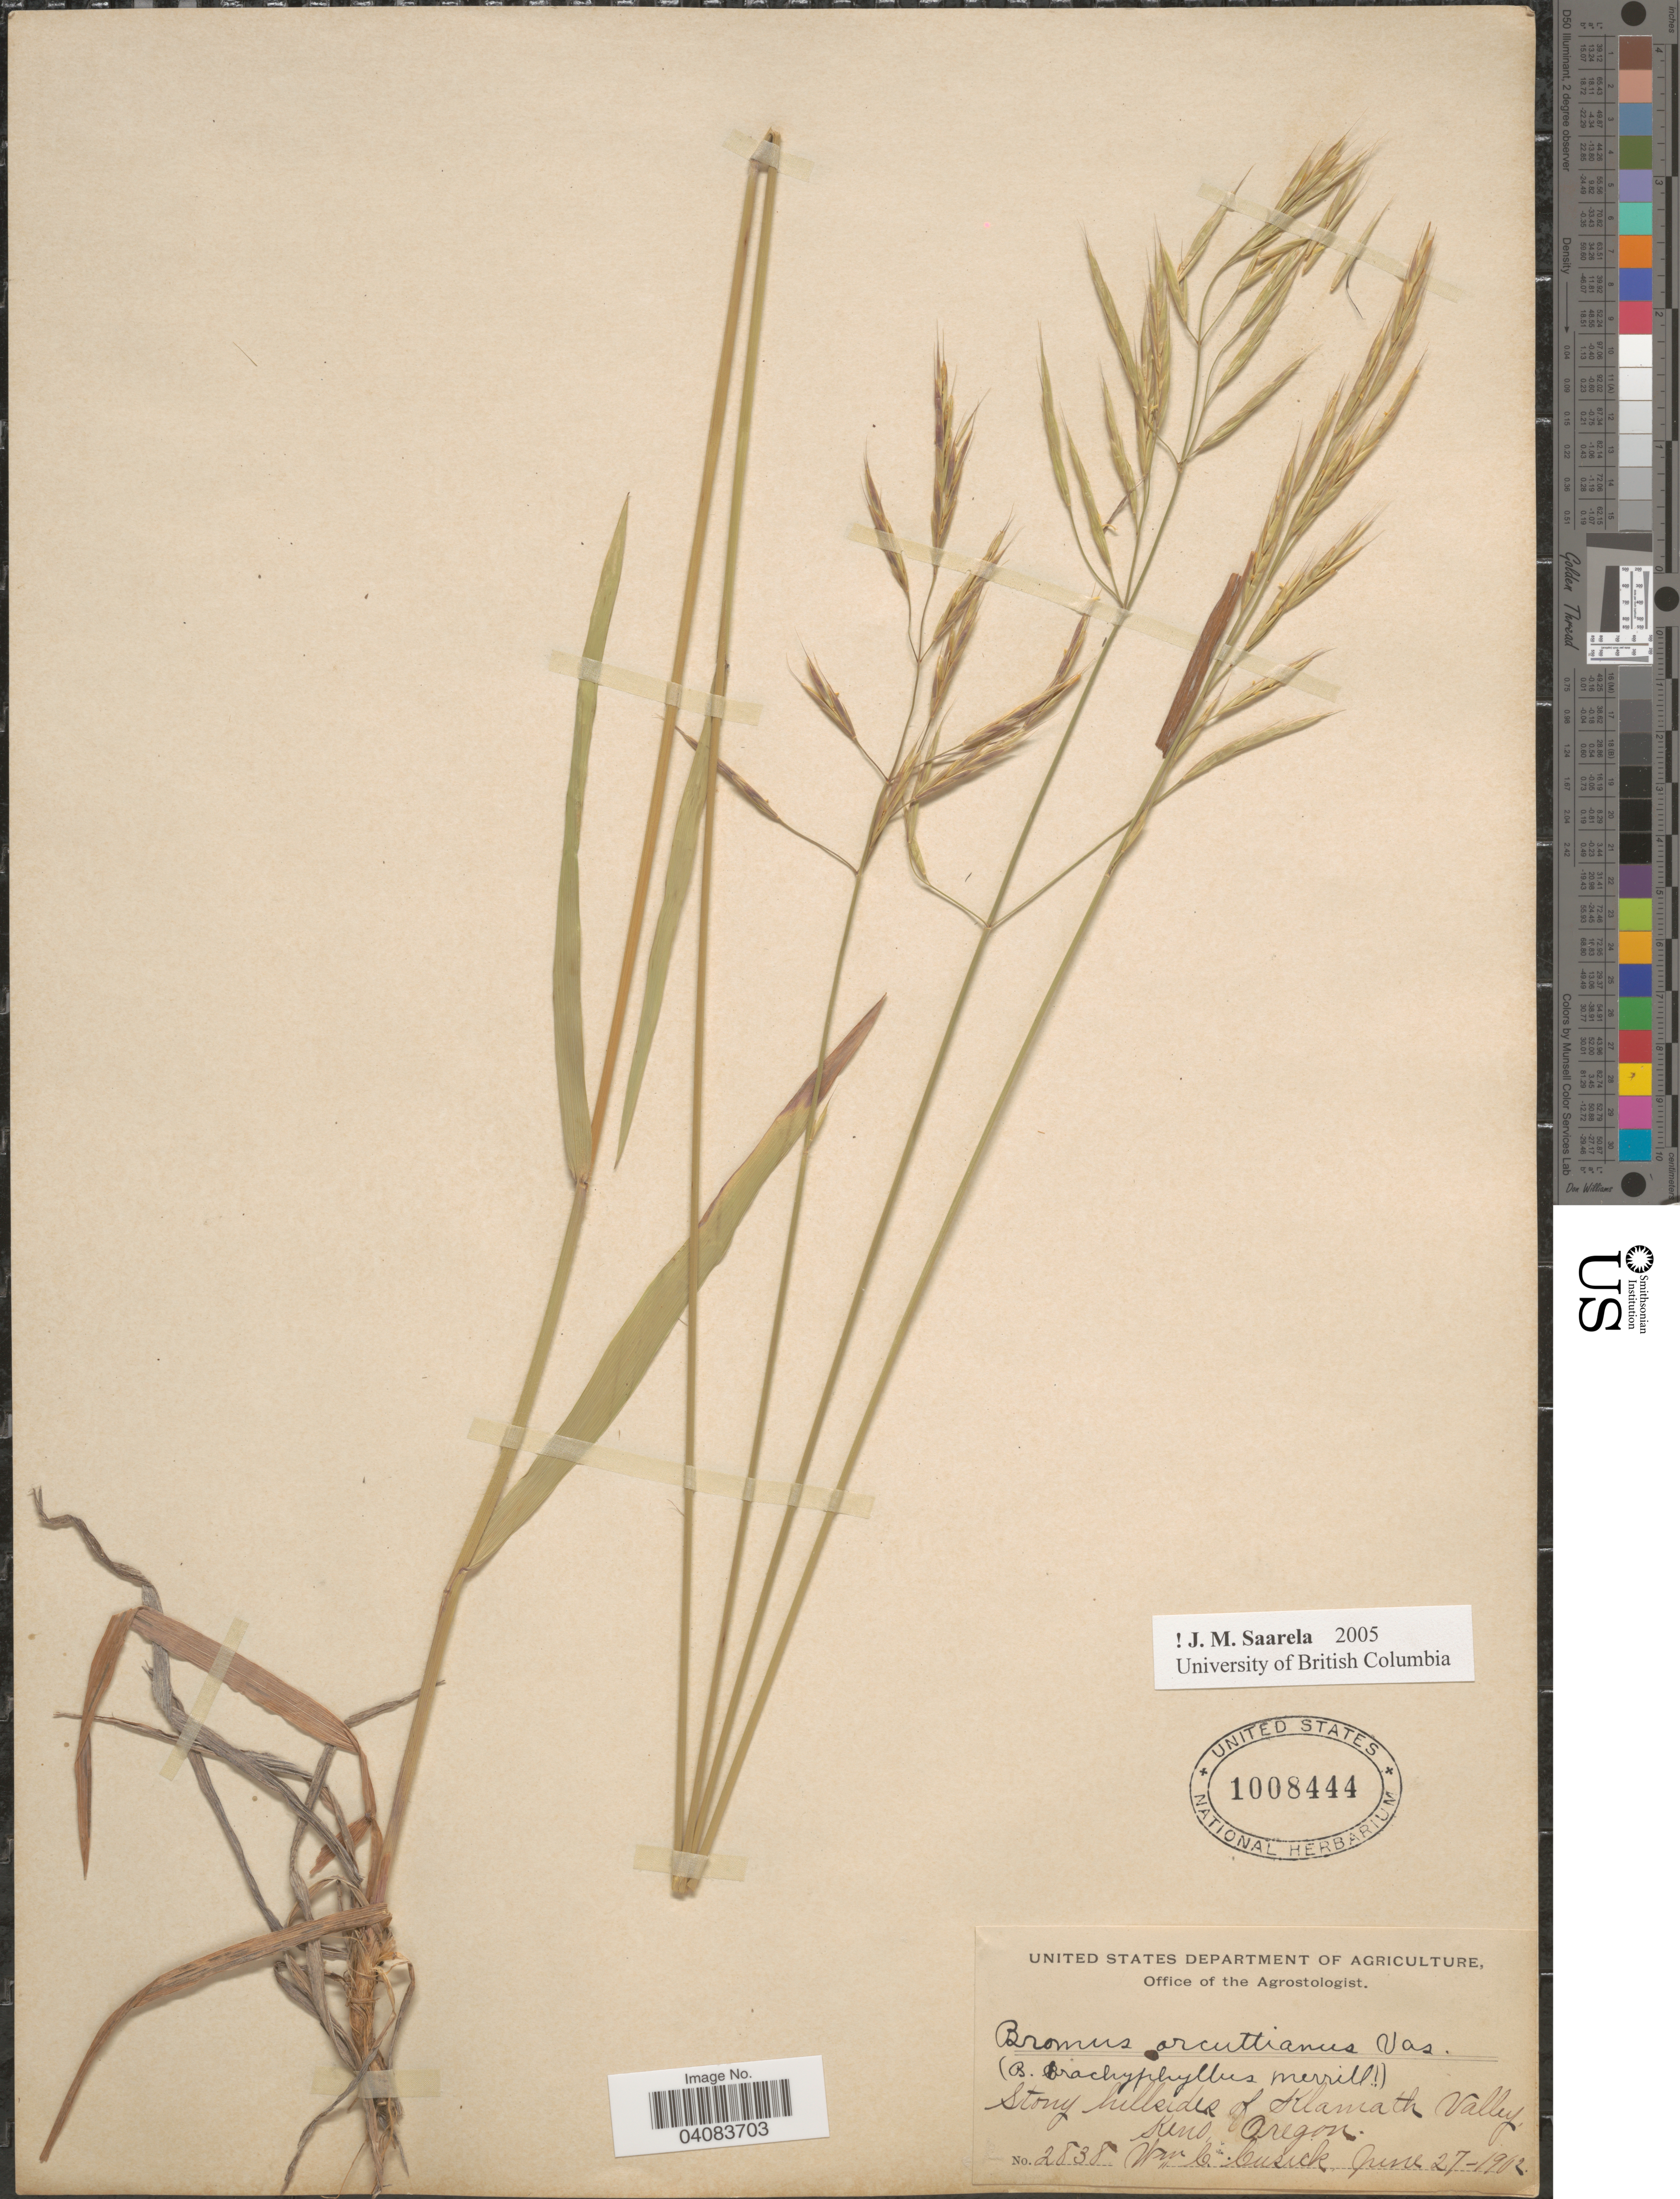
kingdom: Plantae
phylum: Tracheophyta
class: Liliopsida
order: Poales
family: Poaceae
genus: Bromus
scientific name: Bromus orcuttianus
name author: Vasey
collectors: W. C. Cusick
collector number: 2838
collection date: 1902-06-27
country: United States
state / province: Oregon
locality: Stony hillsides of Klamath Valley. Keno.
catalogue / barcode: US 1008444